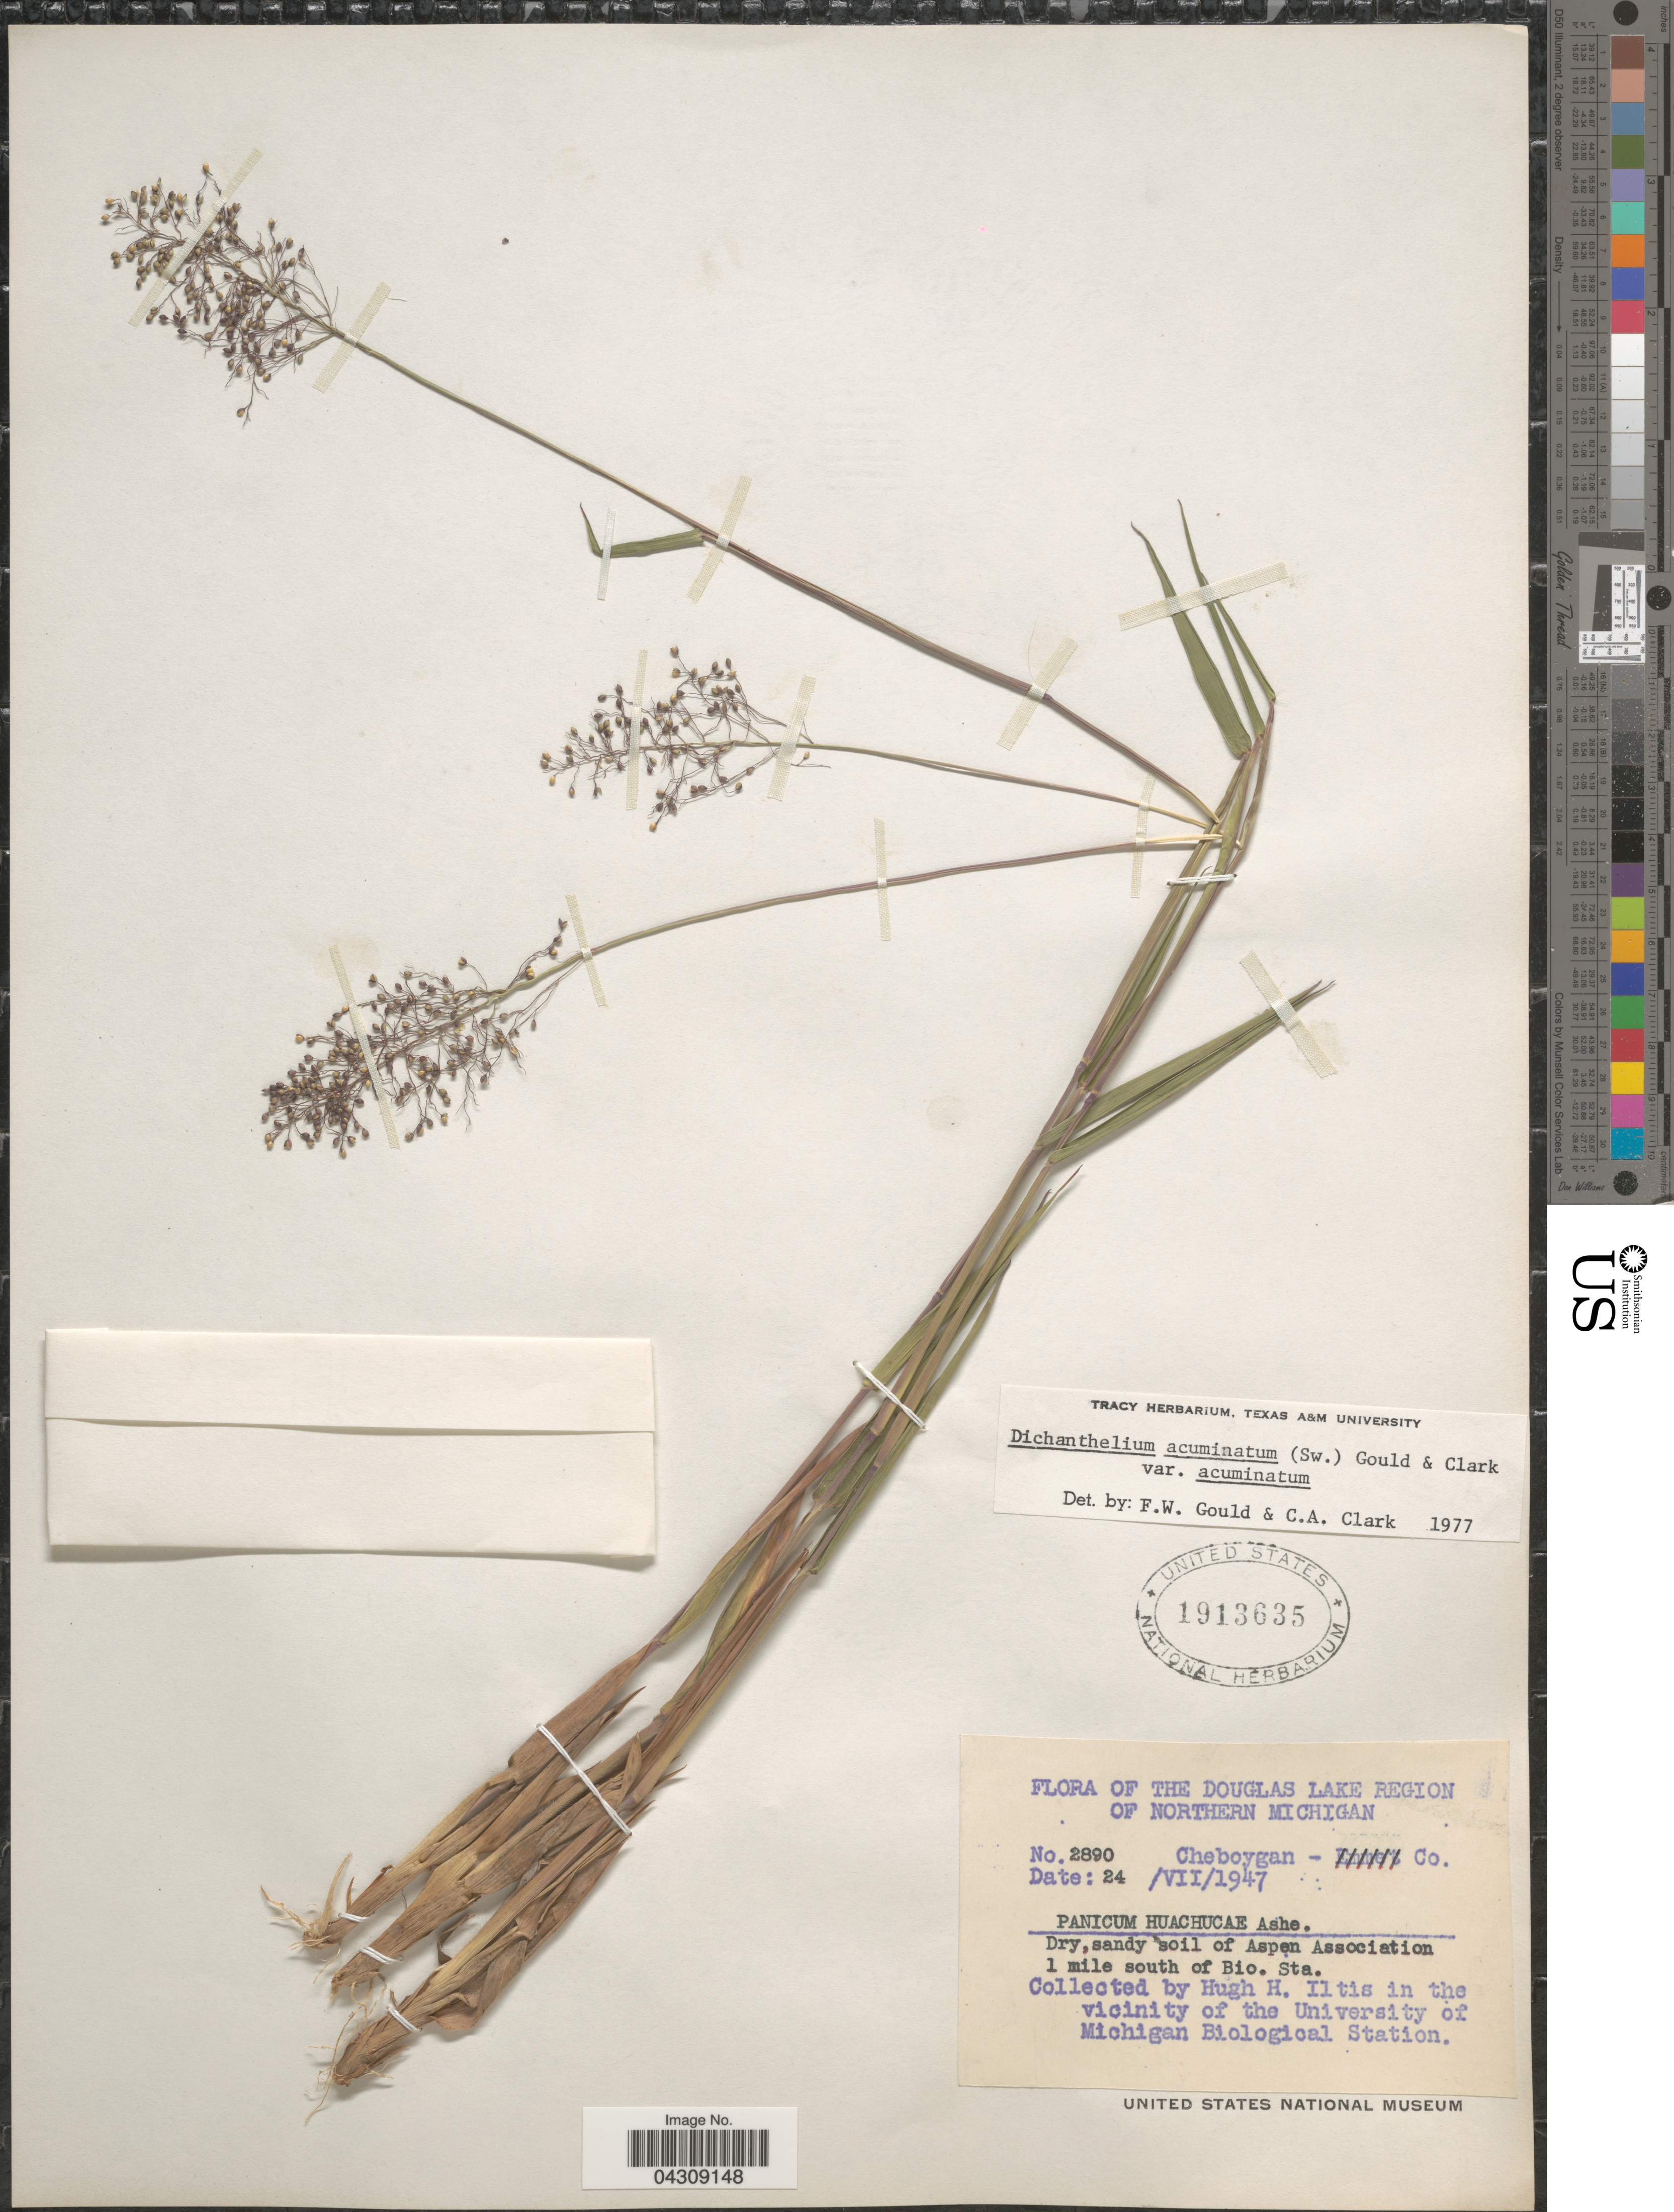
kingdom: Plantae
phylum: Tracheophyta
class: Liliopsida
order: Poales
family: Poaceae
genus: Dichanthelium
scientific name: Dichanthelium acuminatum var. acuminatum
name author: (Sw.) Gould & C.A. Clark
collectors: H. H. Iltis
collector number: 2890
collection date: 1947-07-24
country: United States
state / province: Michigan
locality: The Douglas Lake Region of Northern Michigan. Cheboygan Co. 1 mile south of Bio. Sta. In the vicinity of the University of Michigan Biological Station.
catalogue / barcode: US 1913635